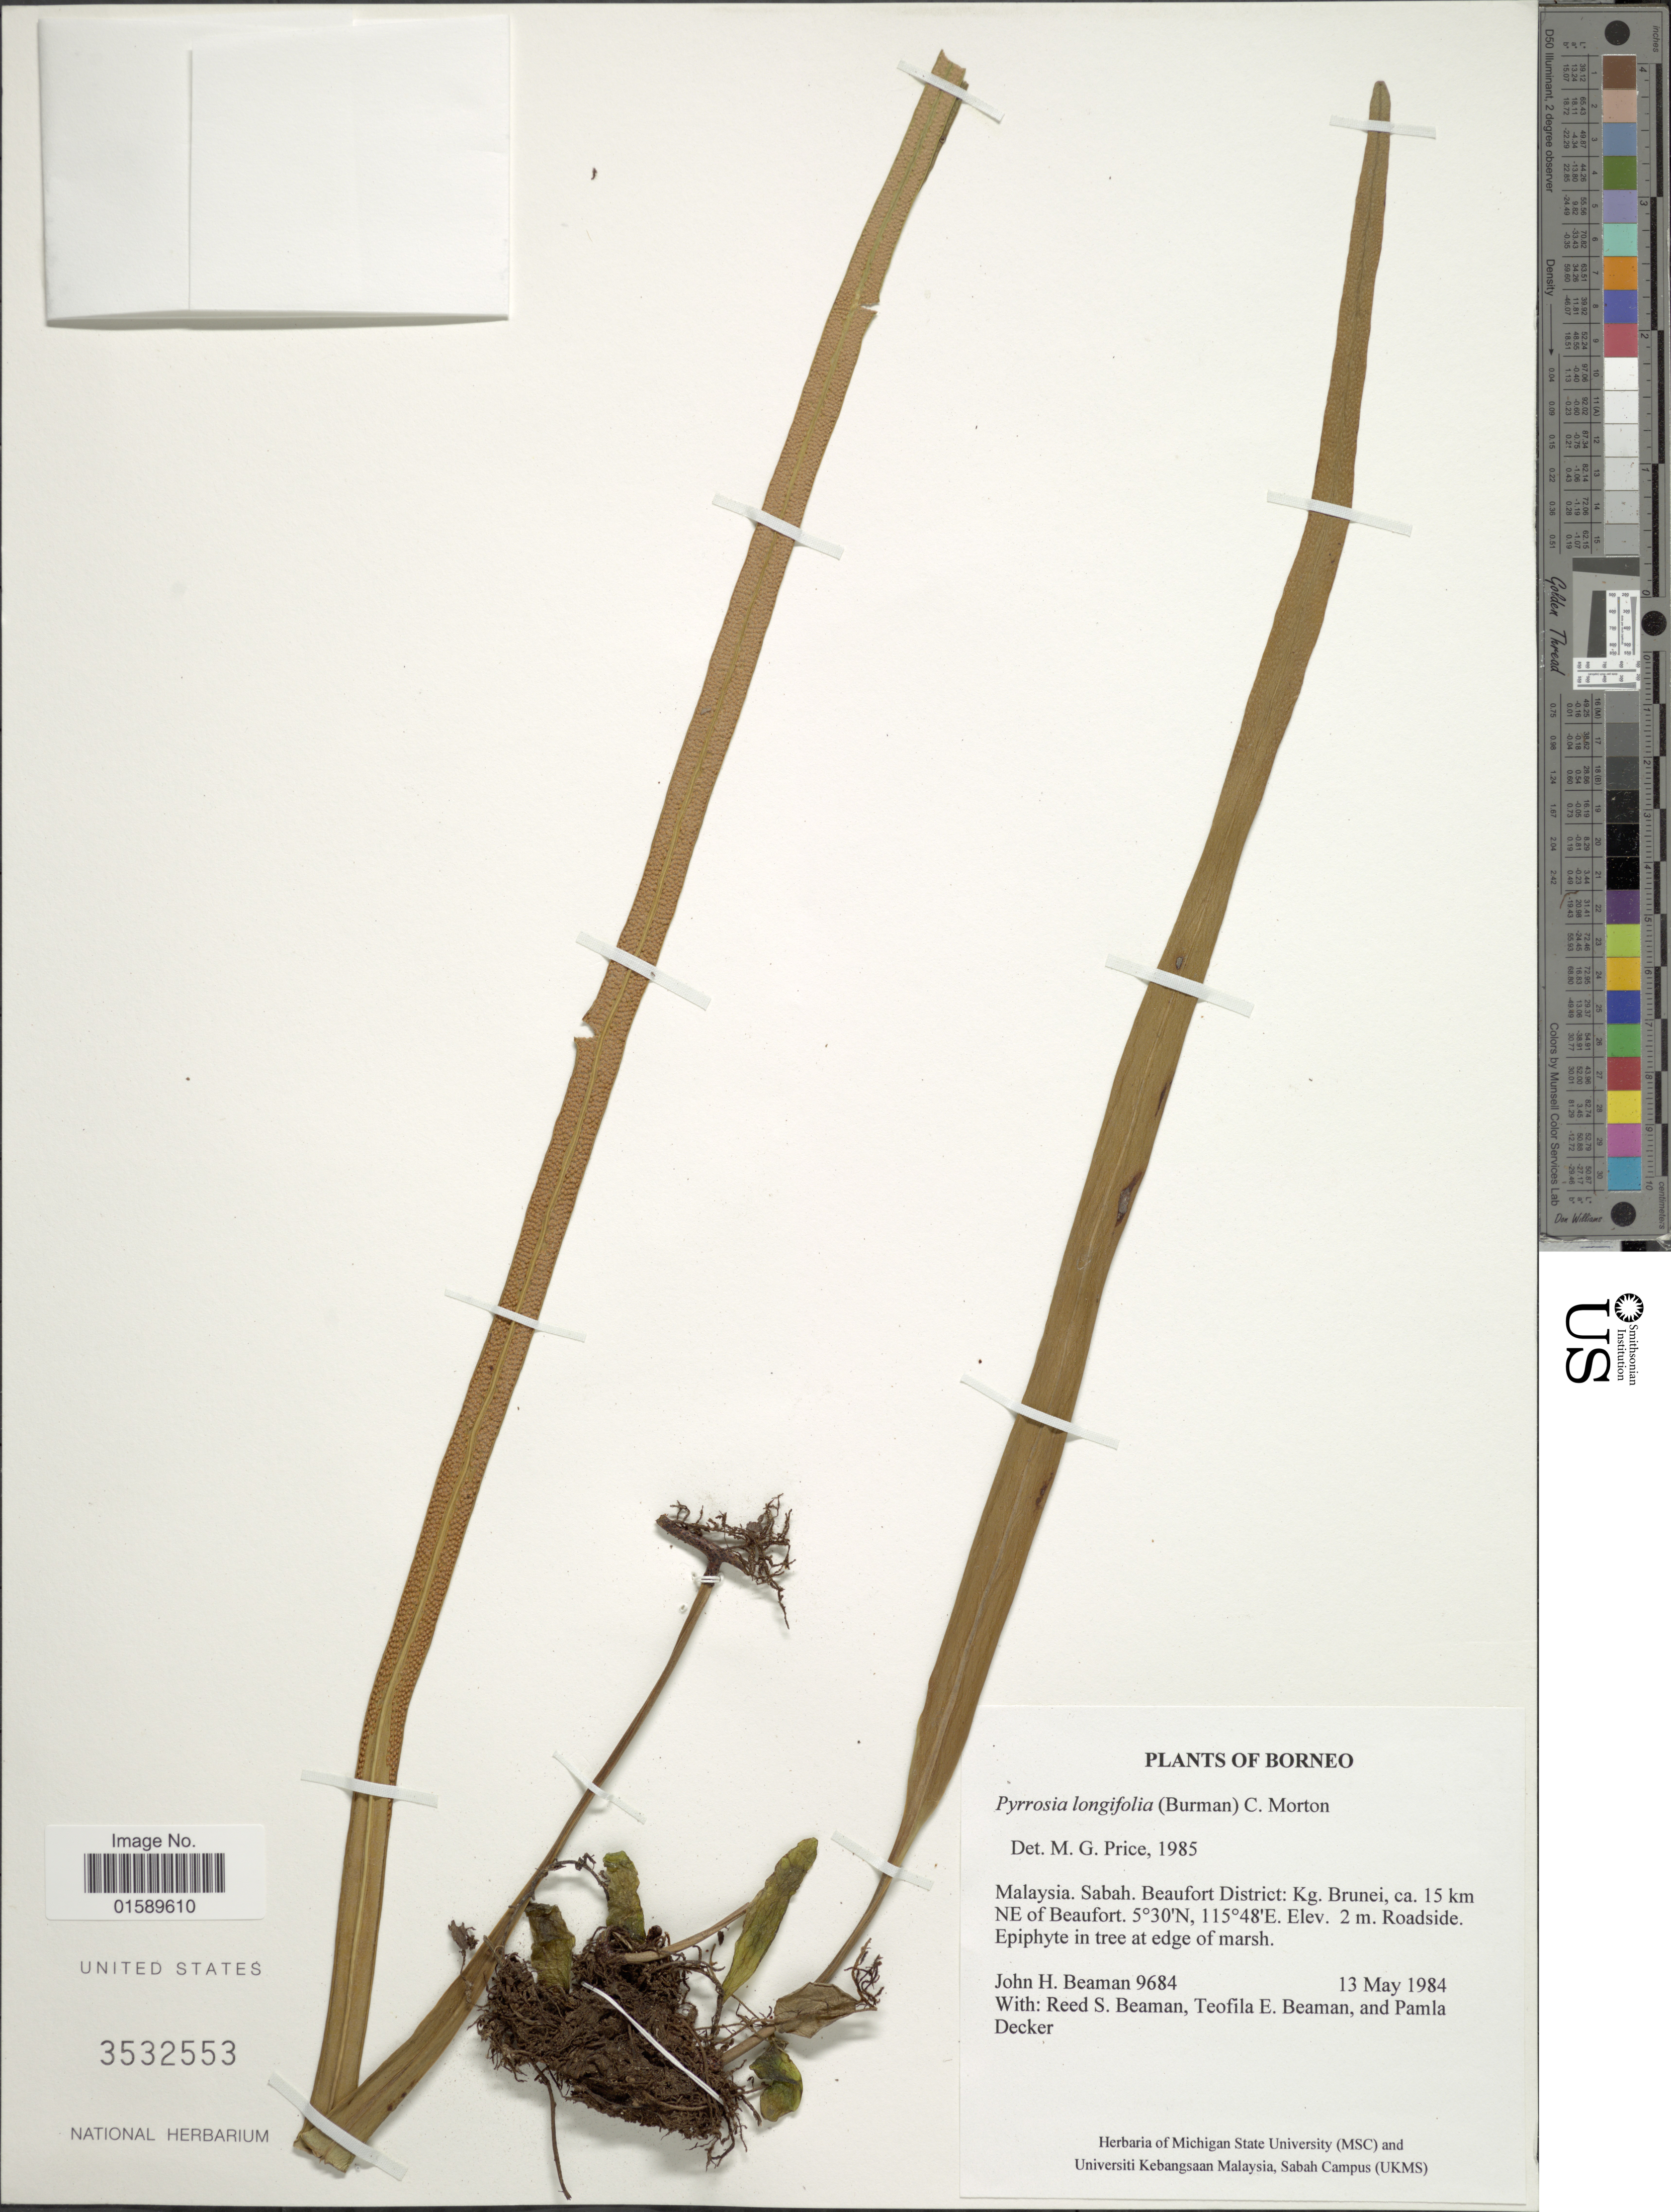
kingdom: Plantae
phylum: Tracheophyta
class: Polypodiopsida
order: Polypodiales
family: Polypodiaceae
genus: Pyrrosia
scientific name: Pyrrosia longifolia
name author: (Burm. f.) C.V. Morton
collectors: J. H. Beaman, R. S. Beaman, T. E. Beaman & P. Decker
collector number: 9684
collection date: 1984-05-13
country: Malaysia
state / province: Sabah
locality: Borneo, Malaysia. Sabah. Beaufort District: Kg. Brunei, ca. 15 km NE of Beaufort.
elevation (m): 2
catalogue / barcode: US 3532553